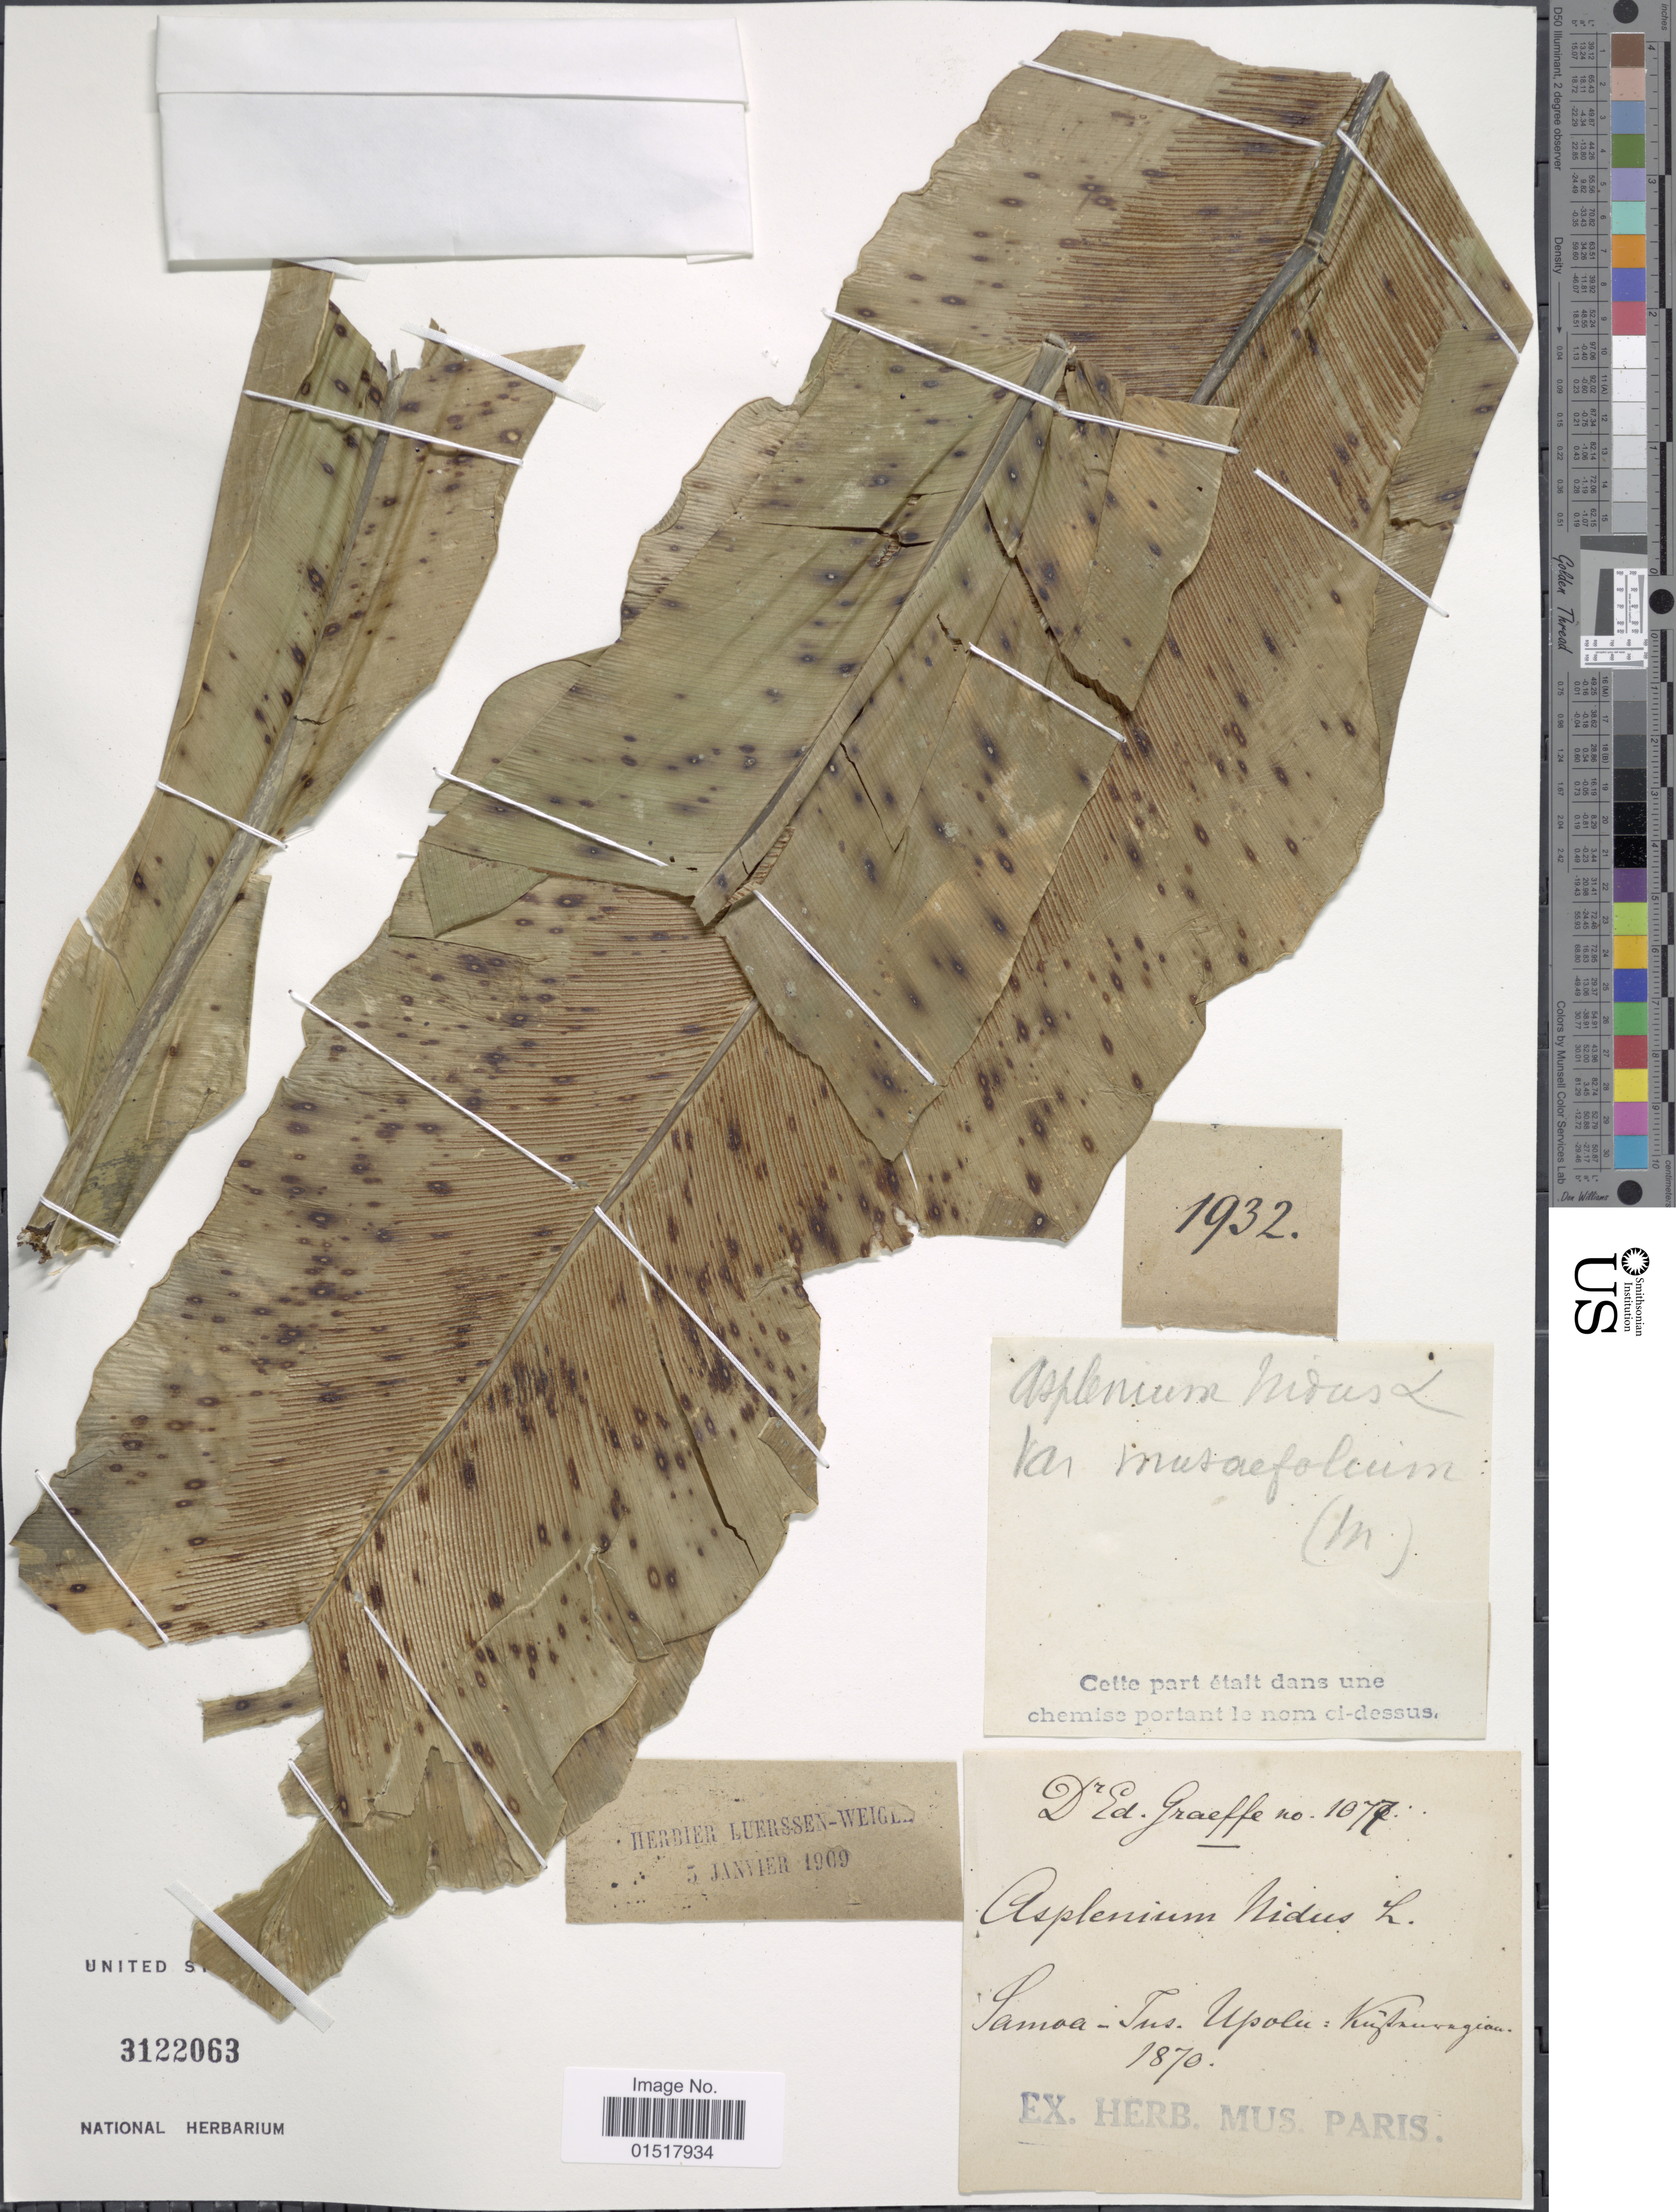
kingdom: Plantae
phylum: Tracheophyta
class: Polypodiopsida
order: Polypodiales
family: Aspleniaceae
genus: Asplenium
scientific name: Asplenium nidus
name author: L.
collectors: E. Graeffe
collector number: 1077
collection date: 1870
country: Samoa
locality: Samoa-Ins. Upolu: [illegible text].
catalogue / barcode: US 3122063